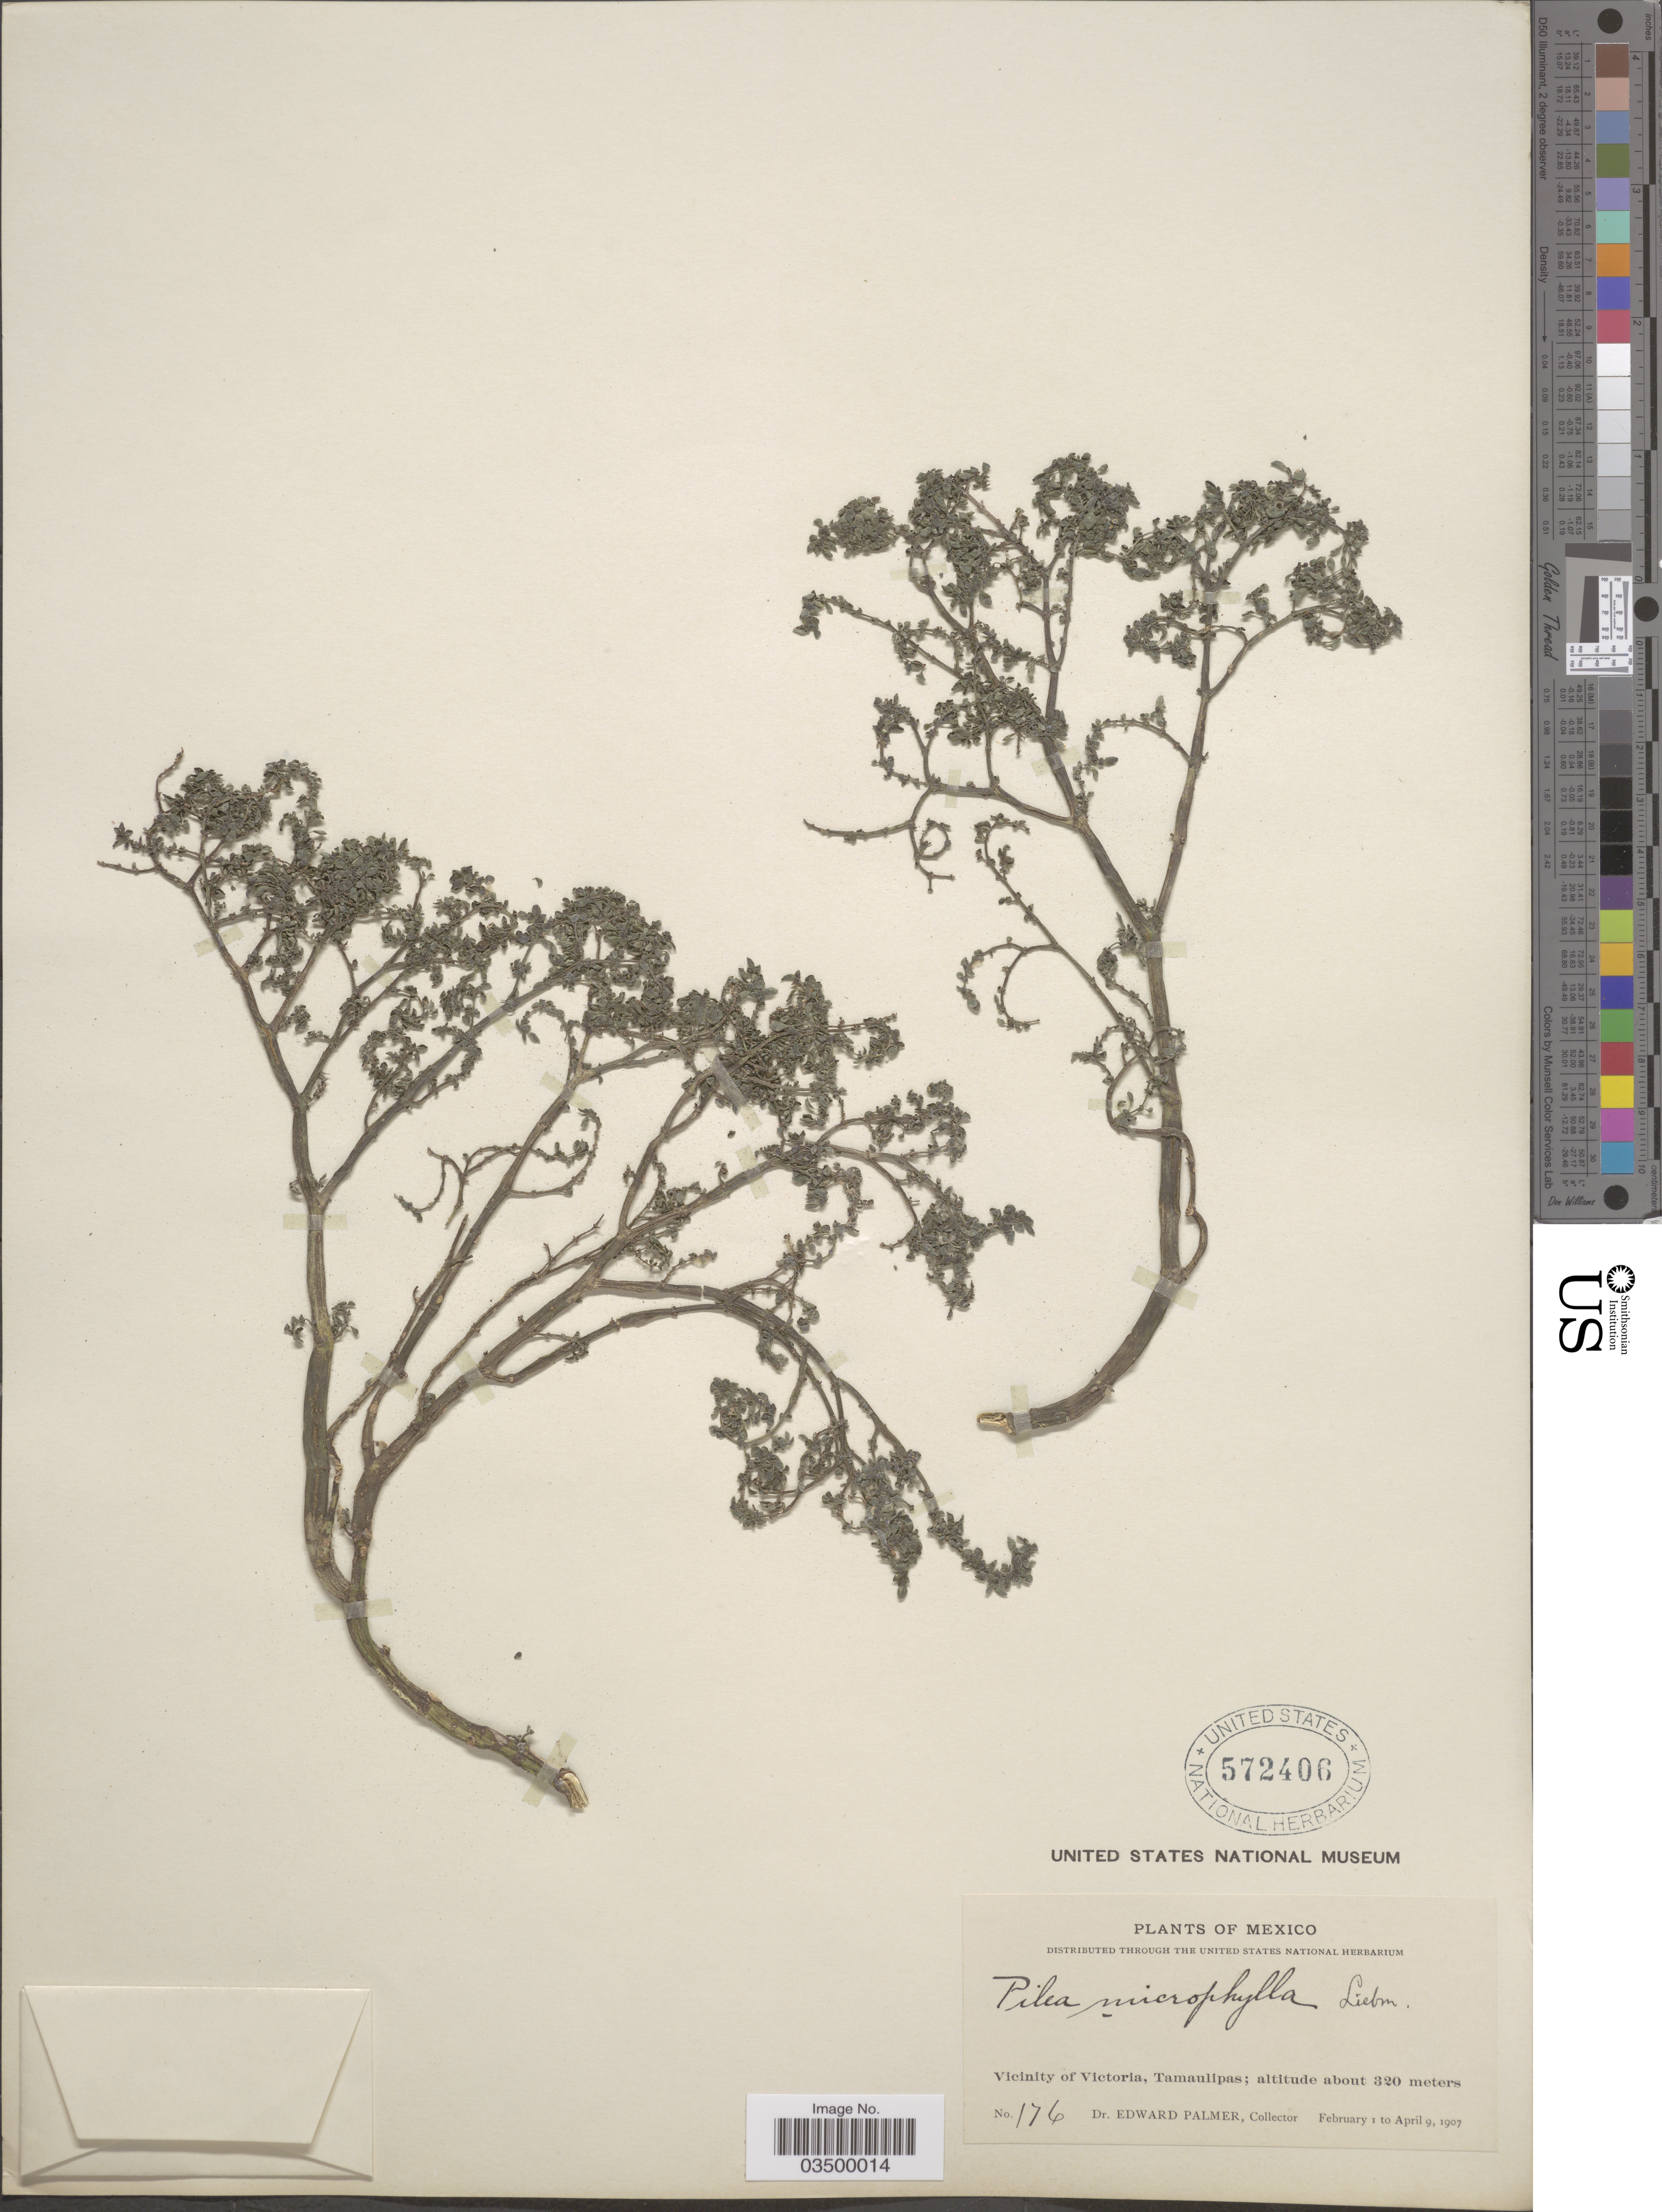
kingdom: Plantae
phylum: Tracheophyta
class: Magnoliopsida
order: Rosales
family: Urticaceae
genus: Pilea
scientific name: Pilea microphylla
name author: (L.) Liebm.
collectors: E. Palmer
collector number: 176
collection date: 1907-02-01/1907-04-09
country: Mexico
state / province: Tamaulipas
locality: Vicinity of Victoria, Tamaulipas.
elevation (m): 320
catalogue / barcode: US 572406